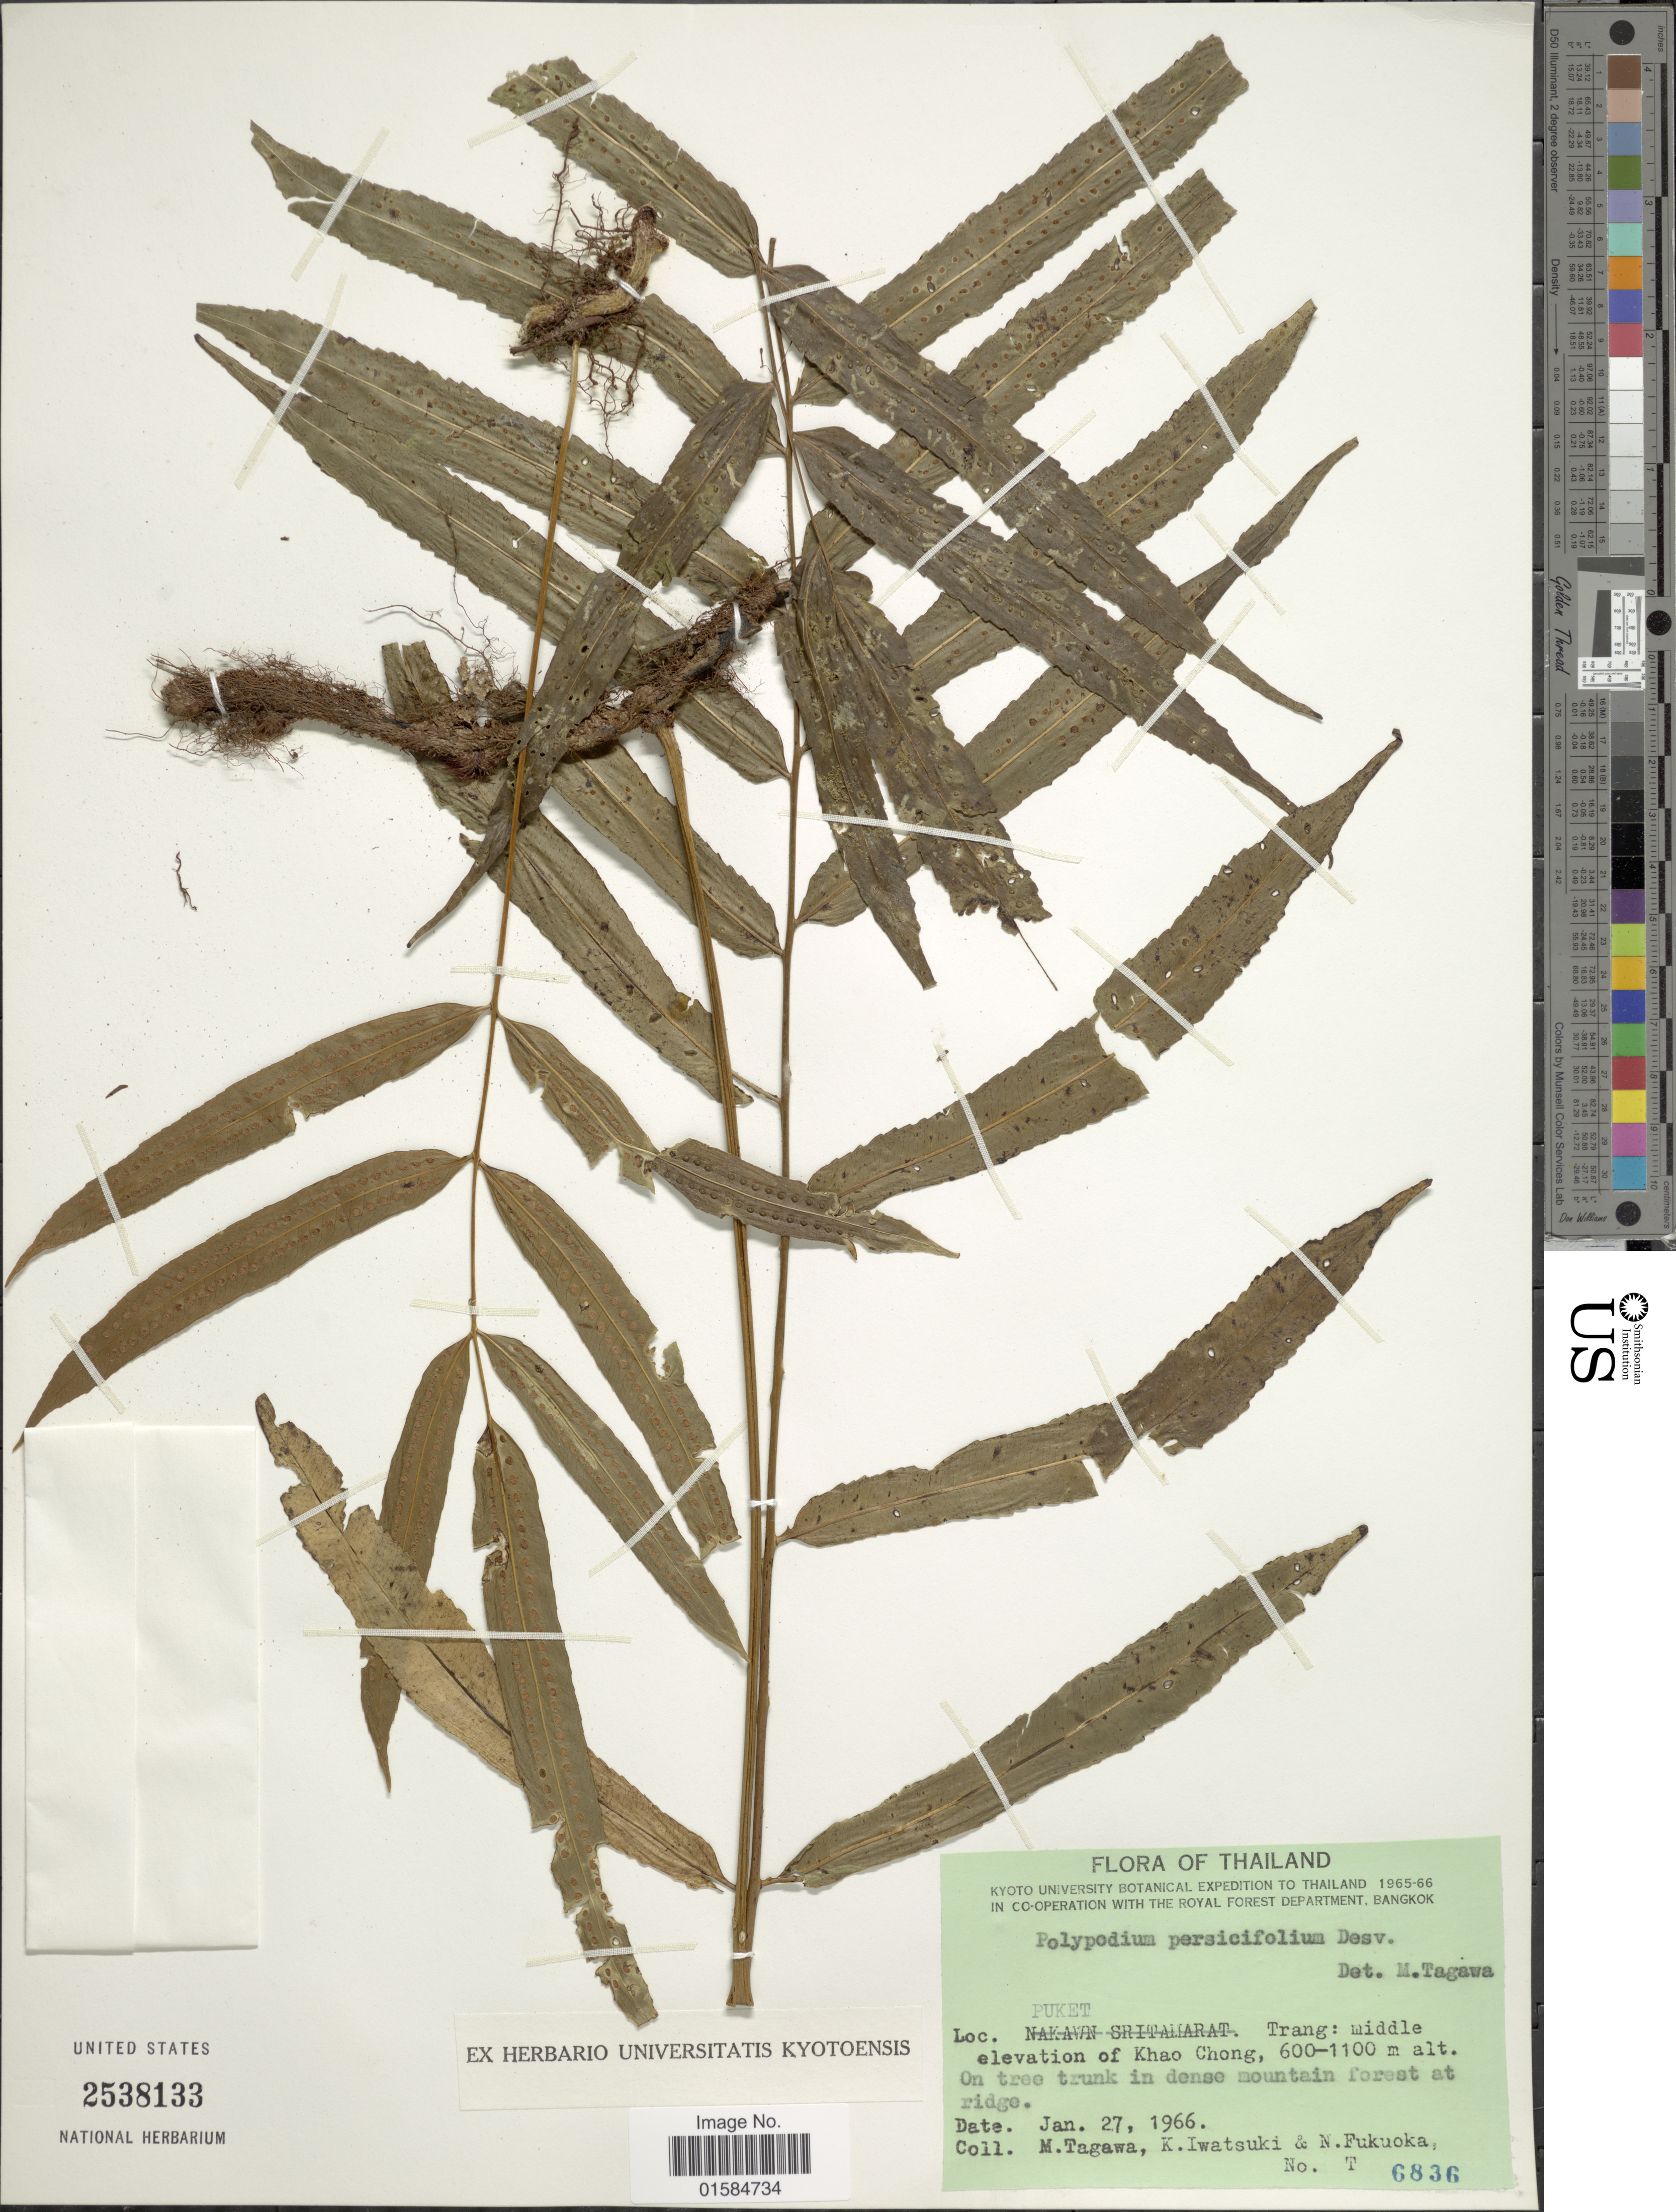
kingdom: Plantae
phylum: Tracheophyta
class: Polypodiopsida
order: Polypodiales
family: Polypodiaceae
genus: Goniophlebium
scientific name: Goniophlebium persicifolium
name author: (Desv.) Bedd.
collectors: M. Tagawa, K. Iwatsuki & N. Fukuoka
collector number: T6836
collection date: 1966-01-27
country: Thailand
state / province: Trang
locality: Puket, Trang: middle elevation of Khao Chong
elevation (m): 600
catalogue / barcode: US 2538133